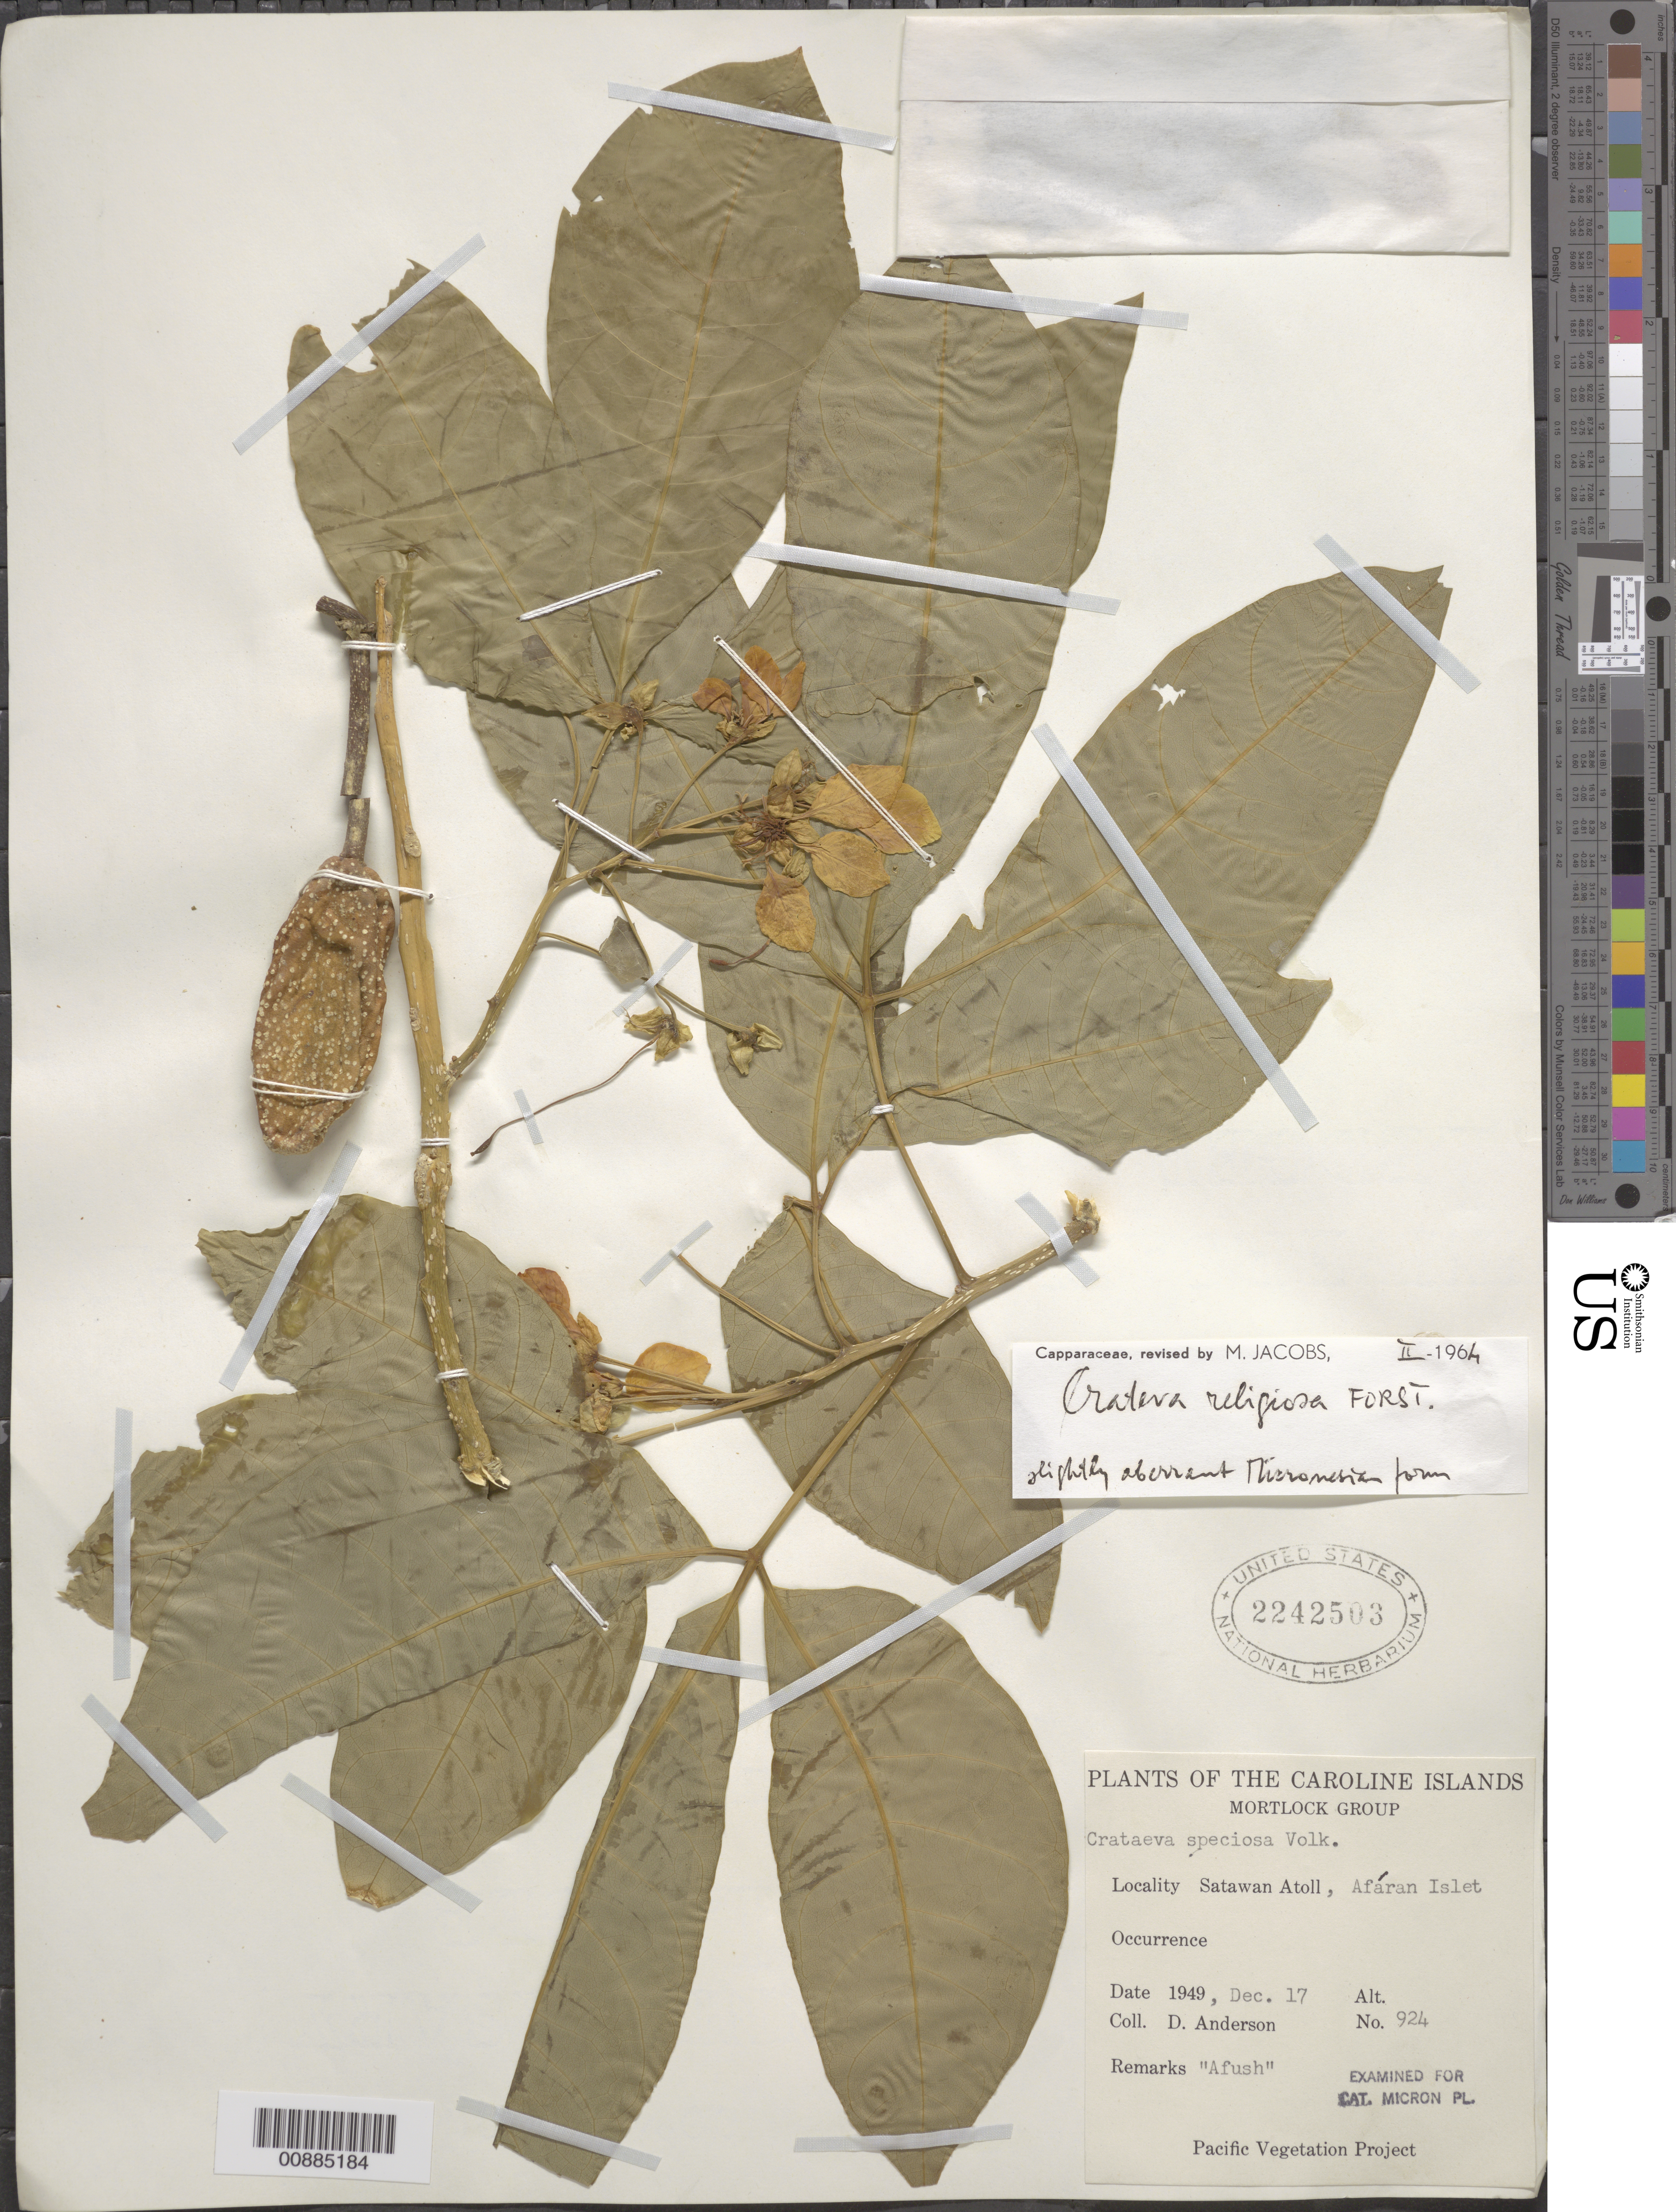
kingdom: Plantae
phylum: Tracheophyta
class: Magnoliopsida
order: Brassicales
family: Capparaceae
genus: Crateva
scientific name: Crateva speciosa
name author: Volkens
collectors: D. Anderson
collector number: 924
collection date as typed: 17 Dec 1949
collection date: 1949-12-17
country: Micronesia, Federated States of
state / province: Truk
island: Satawan Atoll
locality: Afráran Islet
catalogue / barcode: US 2242503